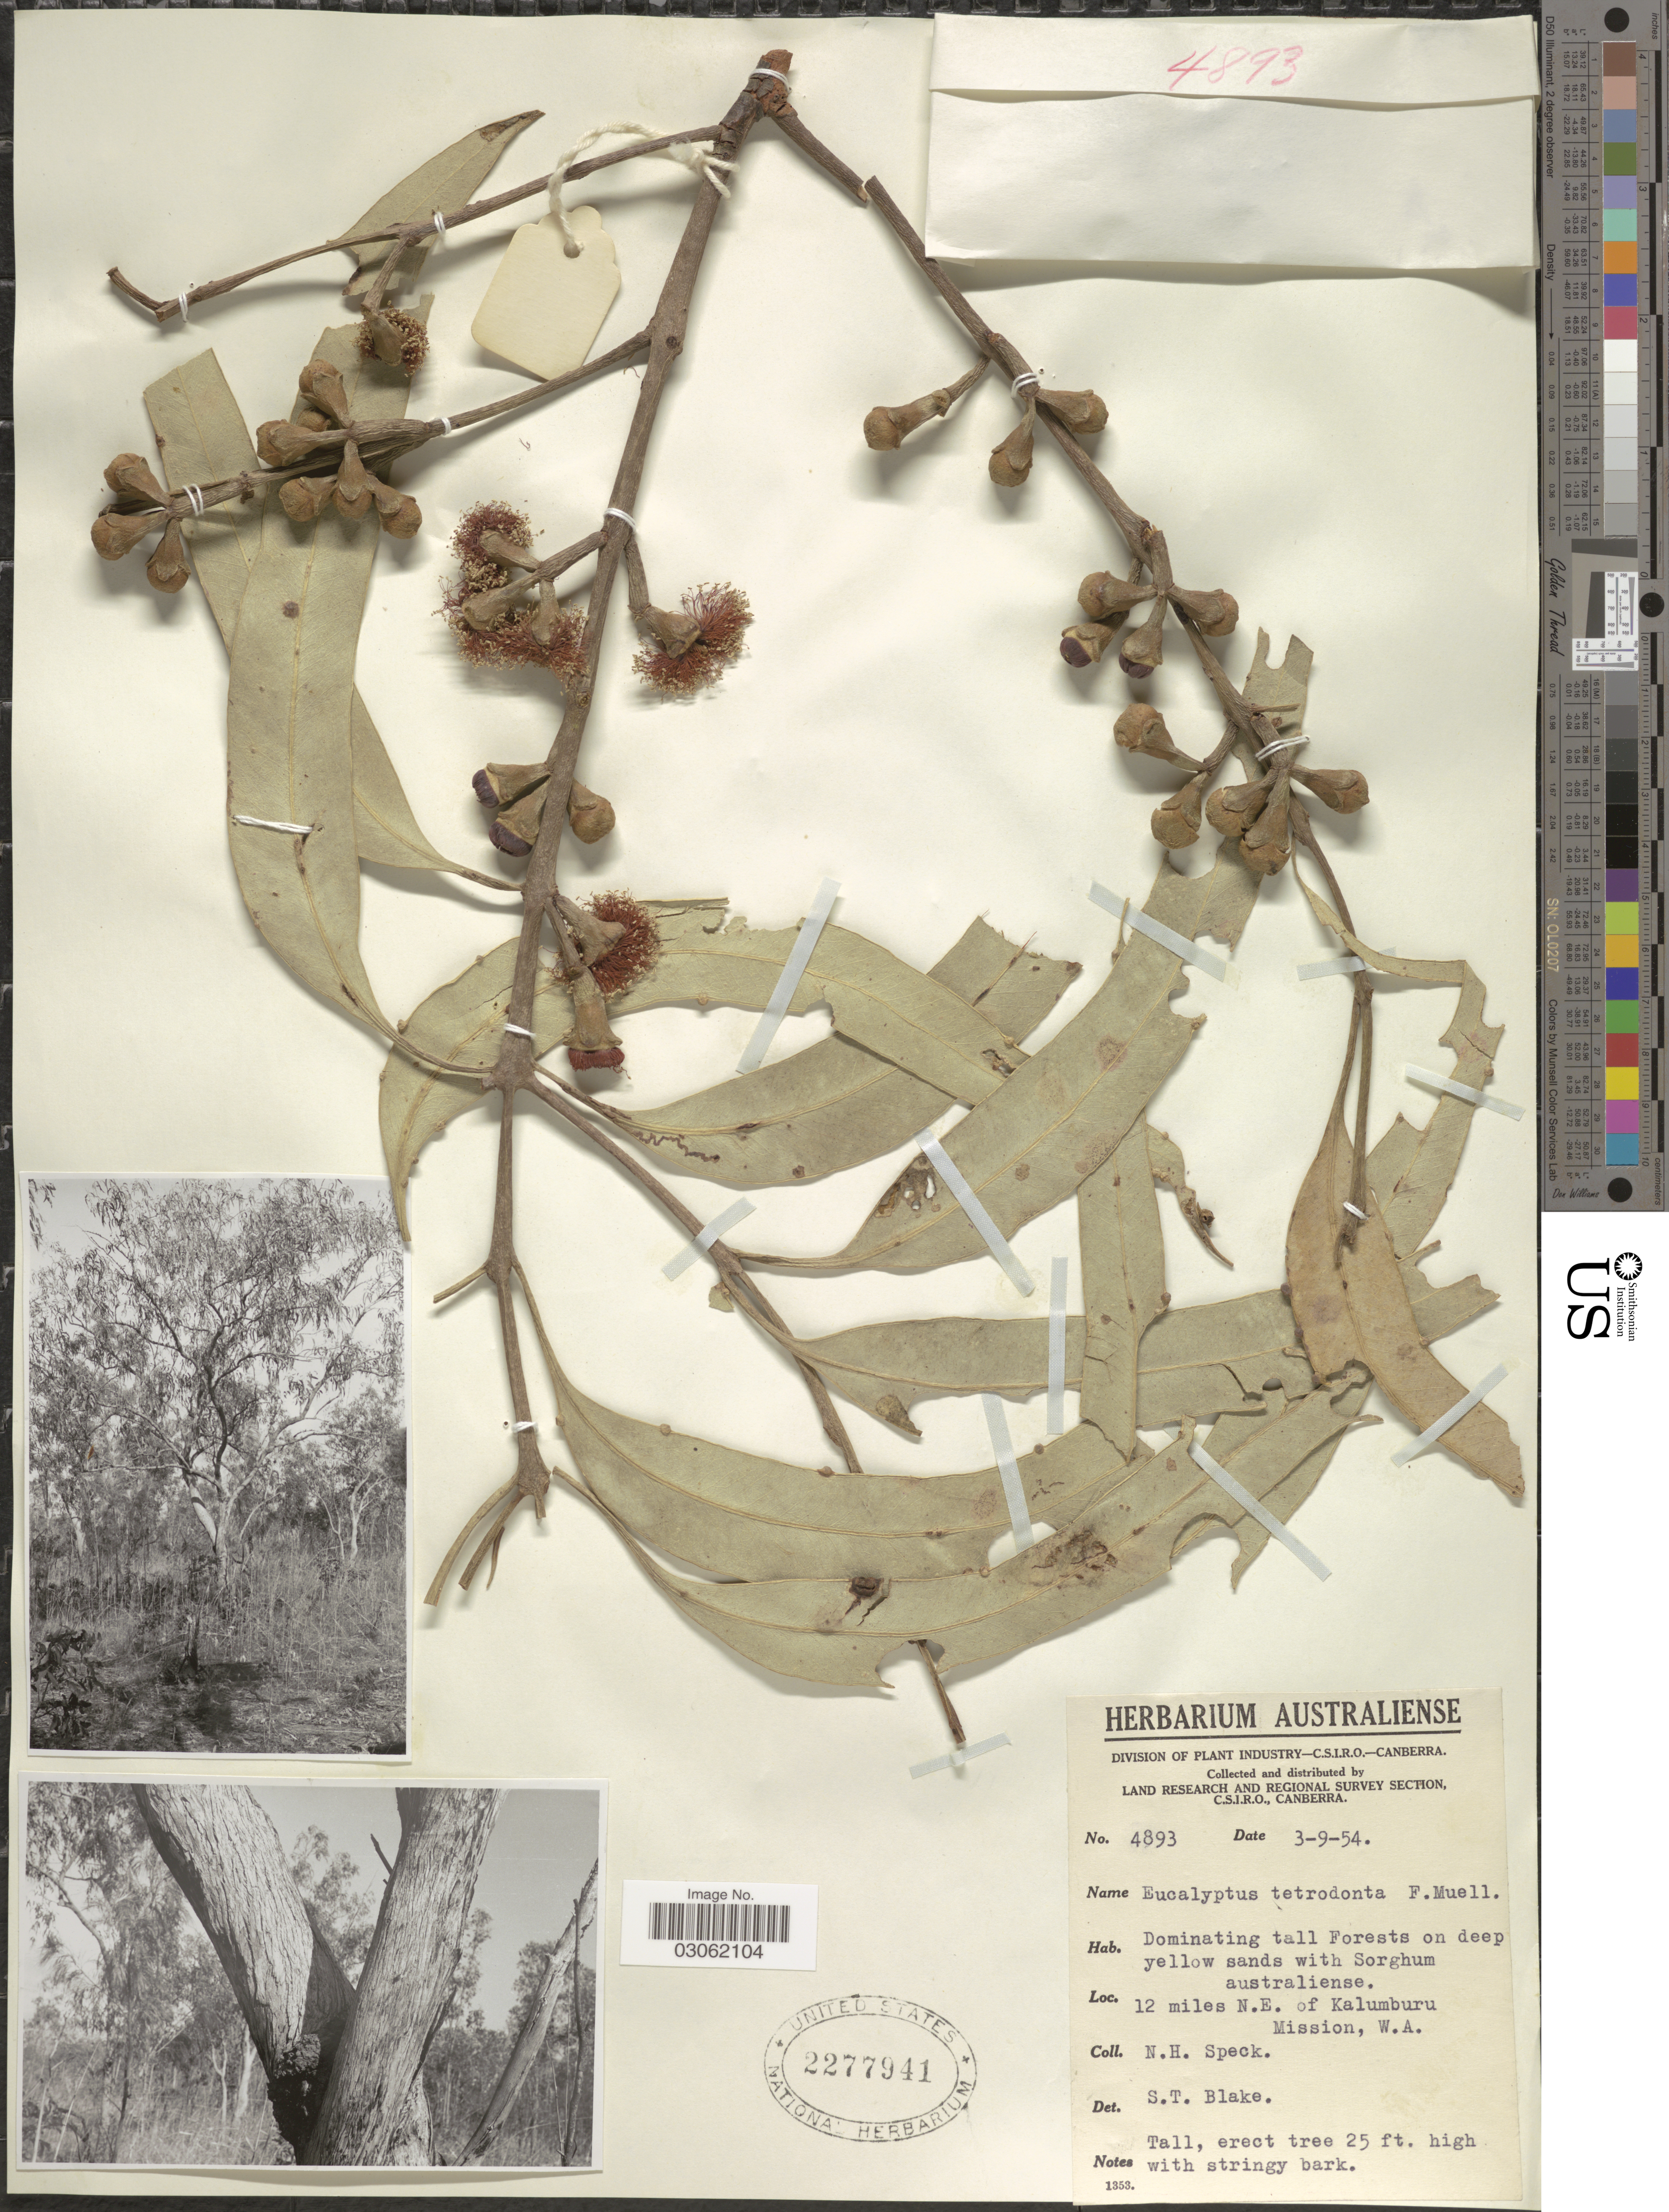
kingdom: Plantae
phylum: Tracheophyta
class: Magnoliopsida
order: Myrtales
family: Myrtaceae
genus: Eucalyptus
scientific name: Eucalyptus tetrodonta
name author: F. Muell.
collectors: N. Speck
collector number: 4893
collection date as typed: Transcribed d/m/y: 3/9/54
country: Australia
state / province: Western Australia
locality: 12 miles N. E. of Kalumburu Mission, W. A.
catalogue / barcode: US 2277941